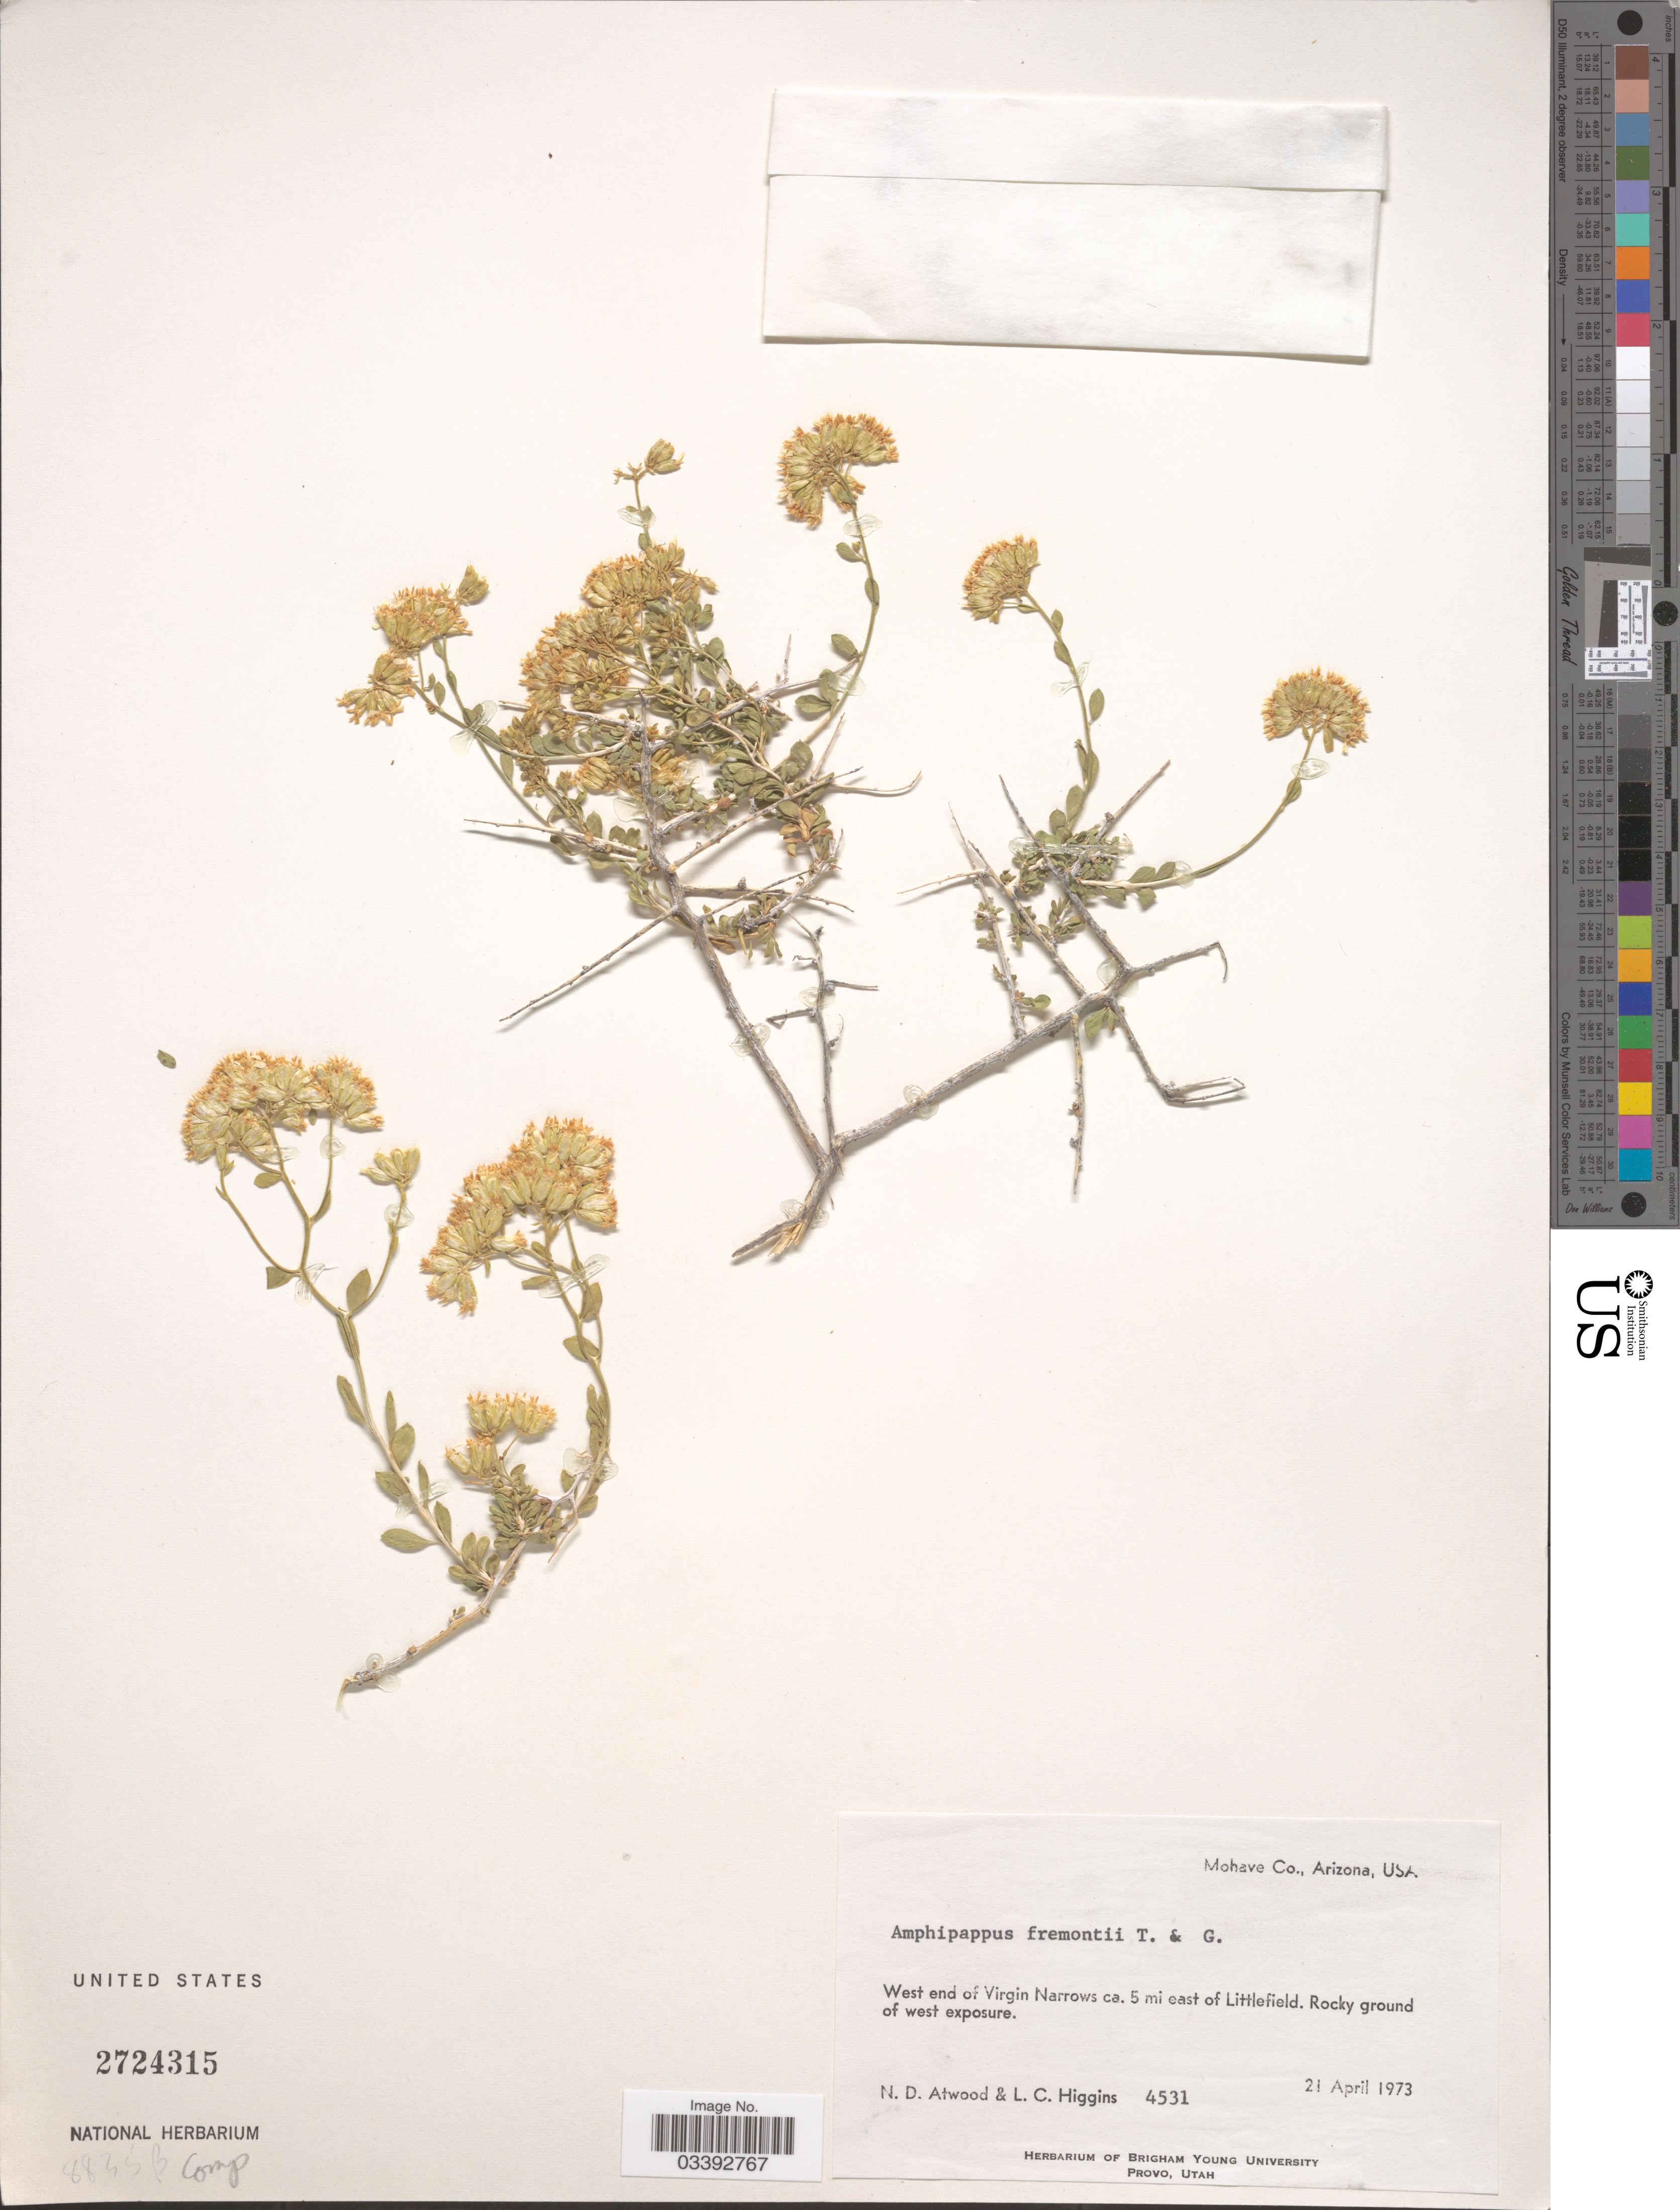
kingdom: Plantae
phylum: Tracheophyta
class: Magnoliopsida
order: Asterales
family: Asteraceae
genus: Amphipappus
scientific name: Amphipappus fremontii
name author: Torr. & A. Gray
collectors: N. Atwood & L. Higgins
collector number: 4531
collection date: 1973-04-21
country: United States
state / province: Arizona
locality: Mohave Co. West end of Virgin Narrows ca. 5 mi east of Littlefield.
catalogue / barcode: US 2724315